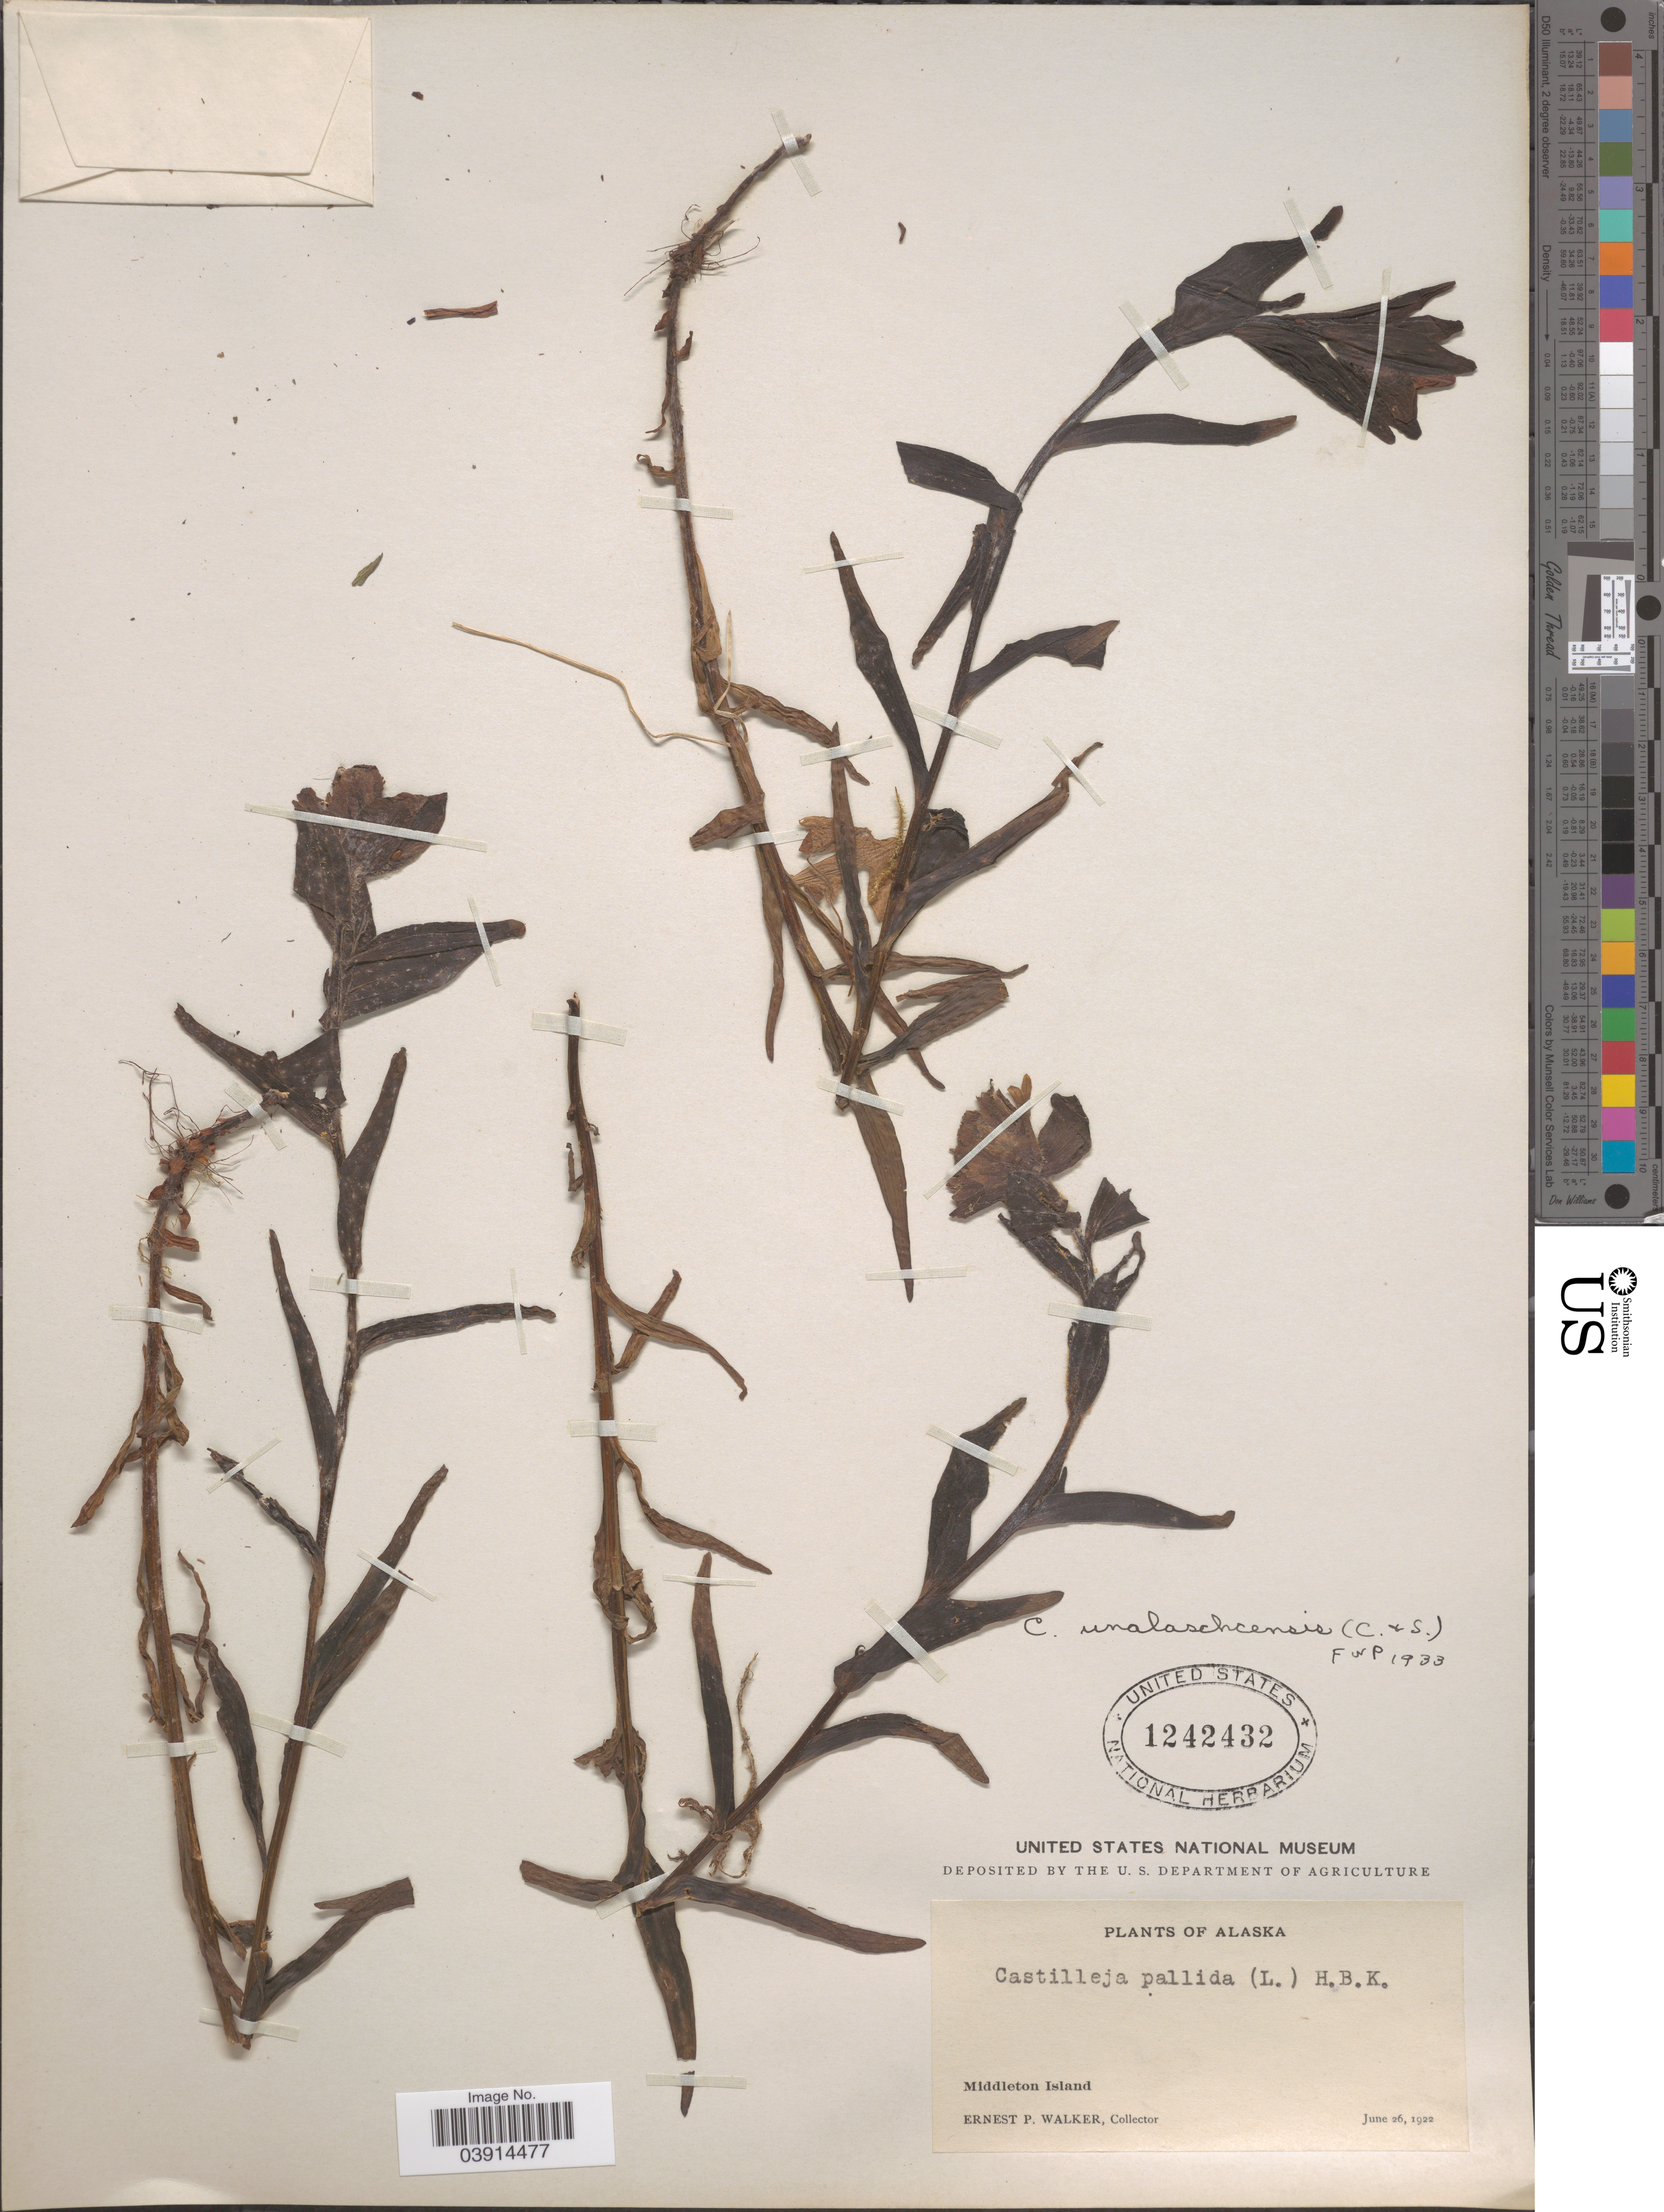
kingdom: Plantae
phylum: Tracheophyta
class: Magnoliopsida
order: Lamiales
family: Orobanchaceae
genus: Castilleja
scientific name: Castilleja unalaschcensis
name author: (Cham. & Schltdl.) Malte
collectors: E. P. Walker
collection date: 1922-06-26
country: United States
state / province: Alaska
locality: Middleton Island.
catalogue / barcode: US 1242432